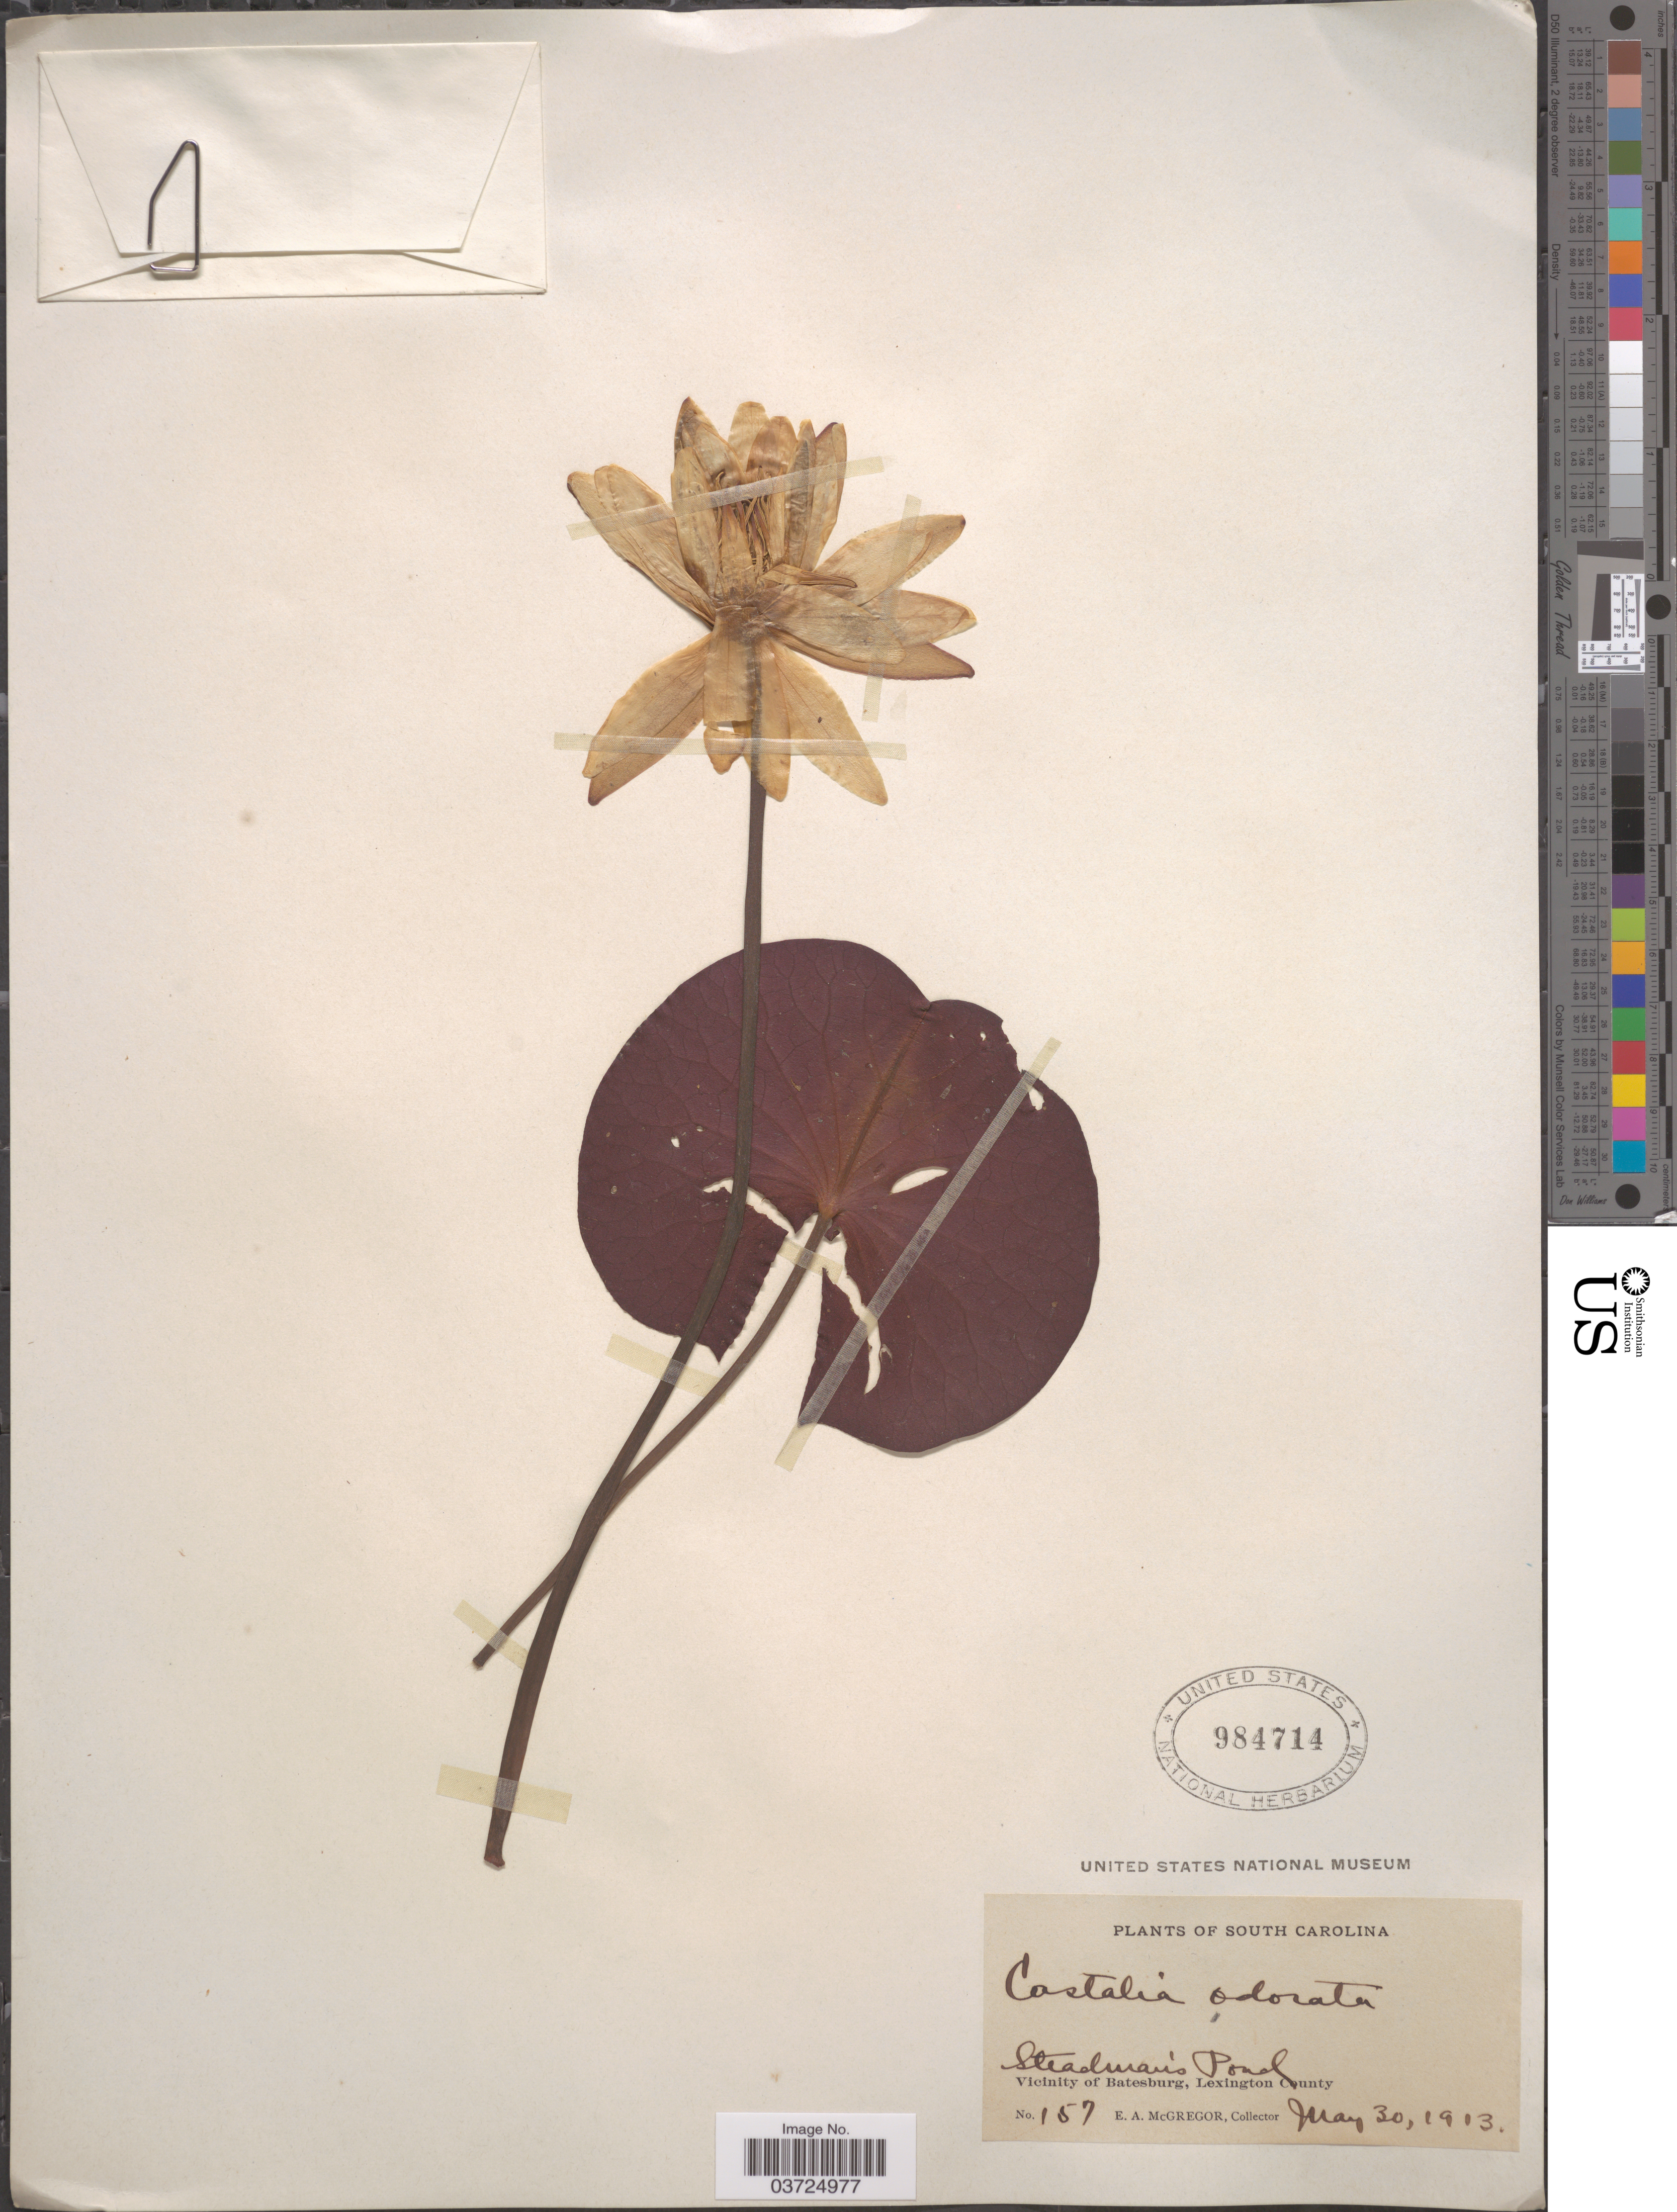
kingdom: Plantae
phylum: Tracheophyta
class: Magnoliopsida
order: Nymphaeales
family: Nymphaeaceae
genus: Nymphaea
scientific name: Nymphaea odorata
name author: Aiton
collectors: E. A. McGregor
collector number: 157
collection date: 1913-05-30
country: United States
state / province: South Carolina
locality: Steadman's Pond. Vicinity of Batesburg, Lexington County.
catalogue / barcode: US 984714